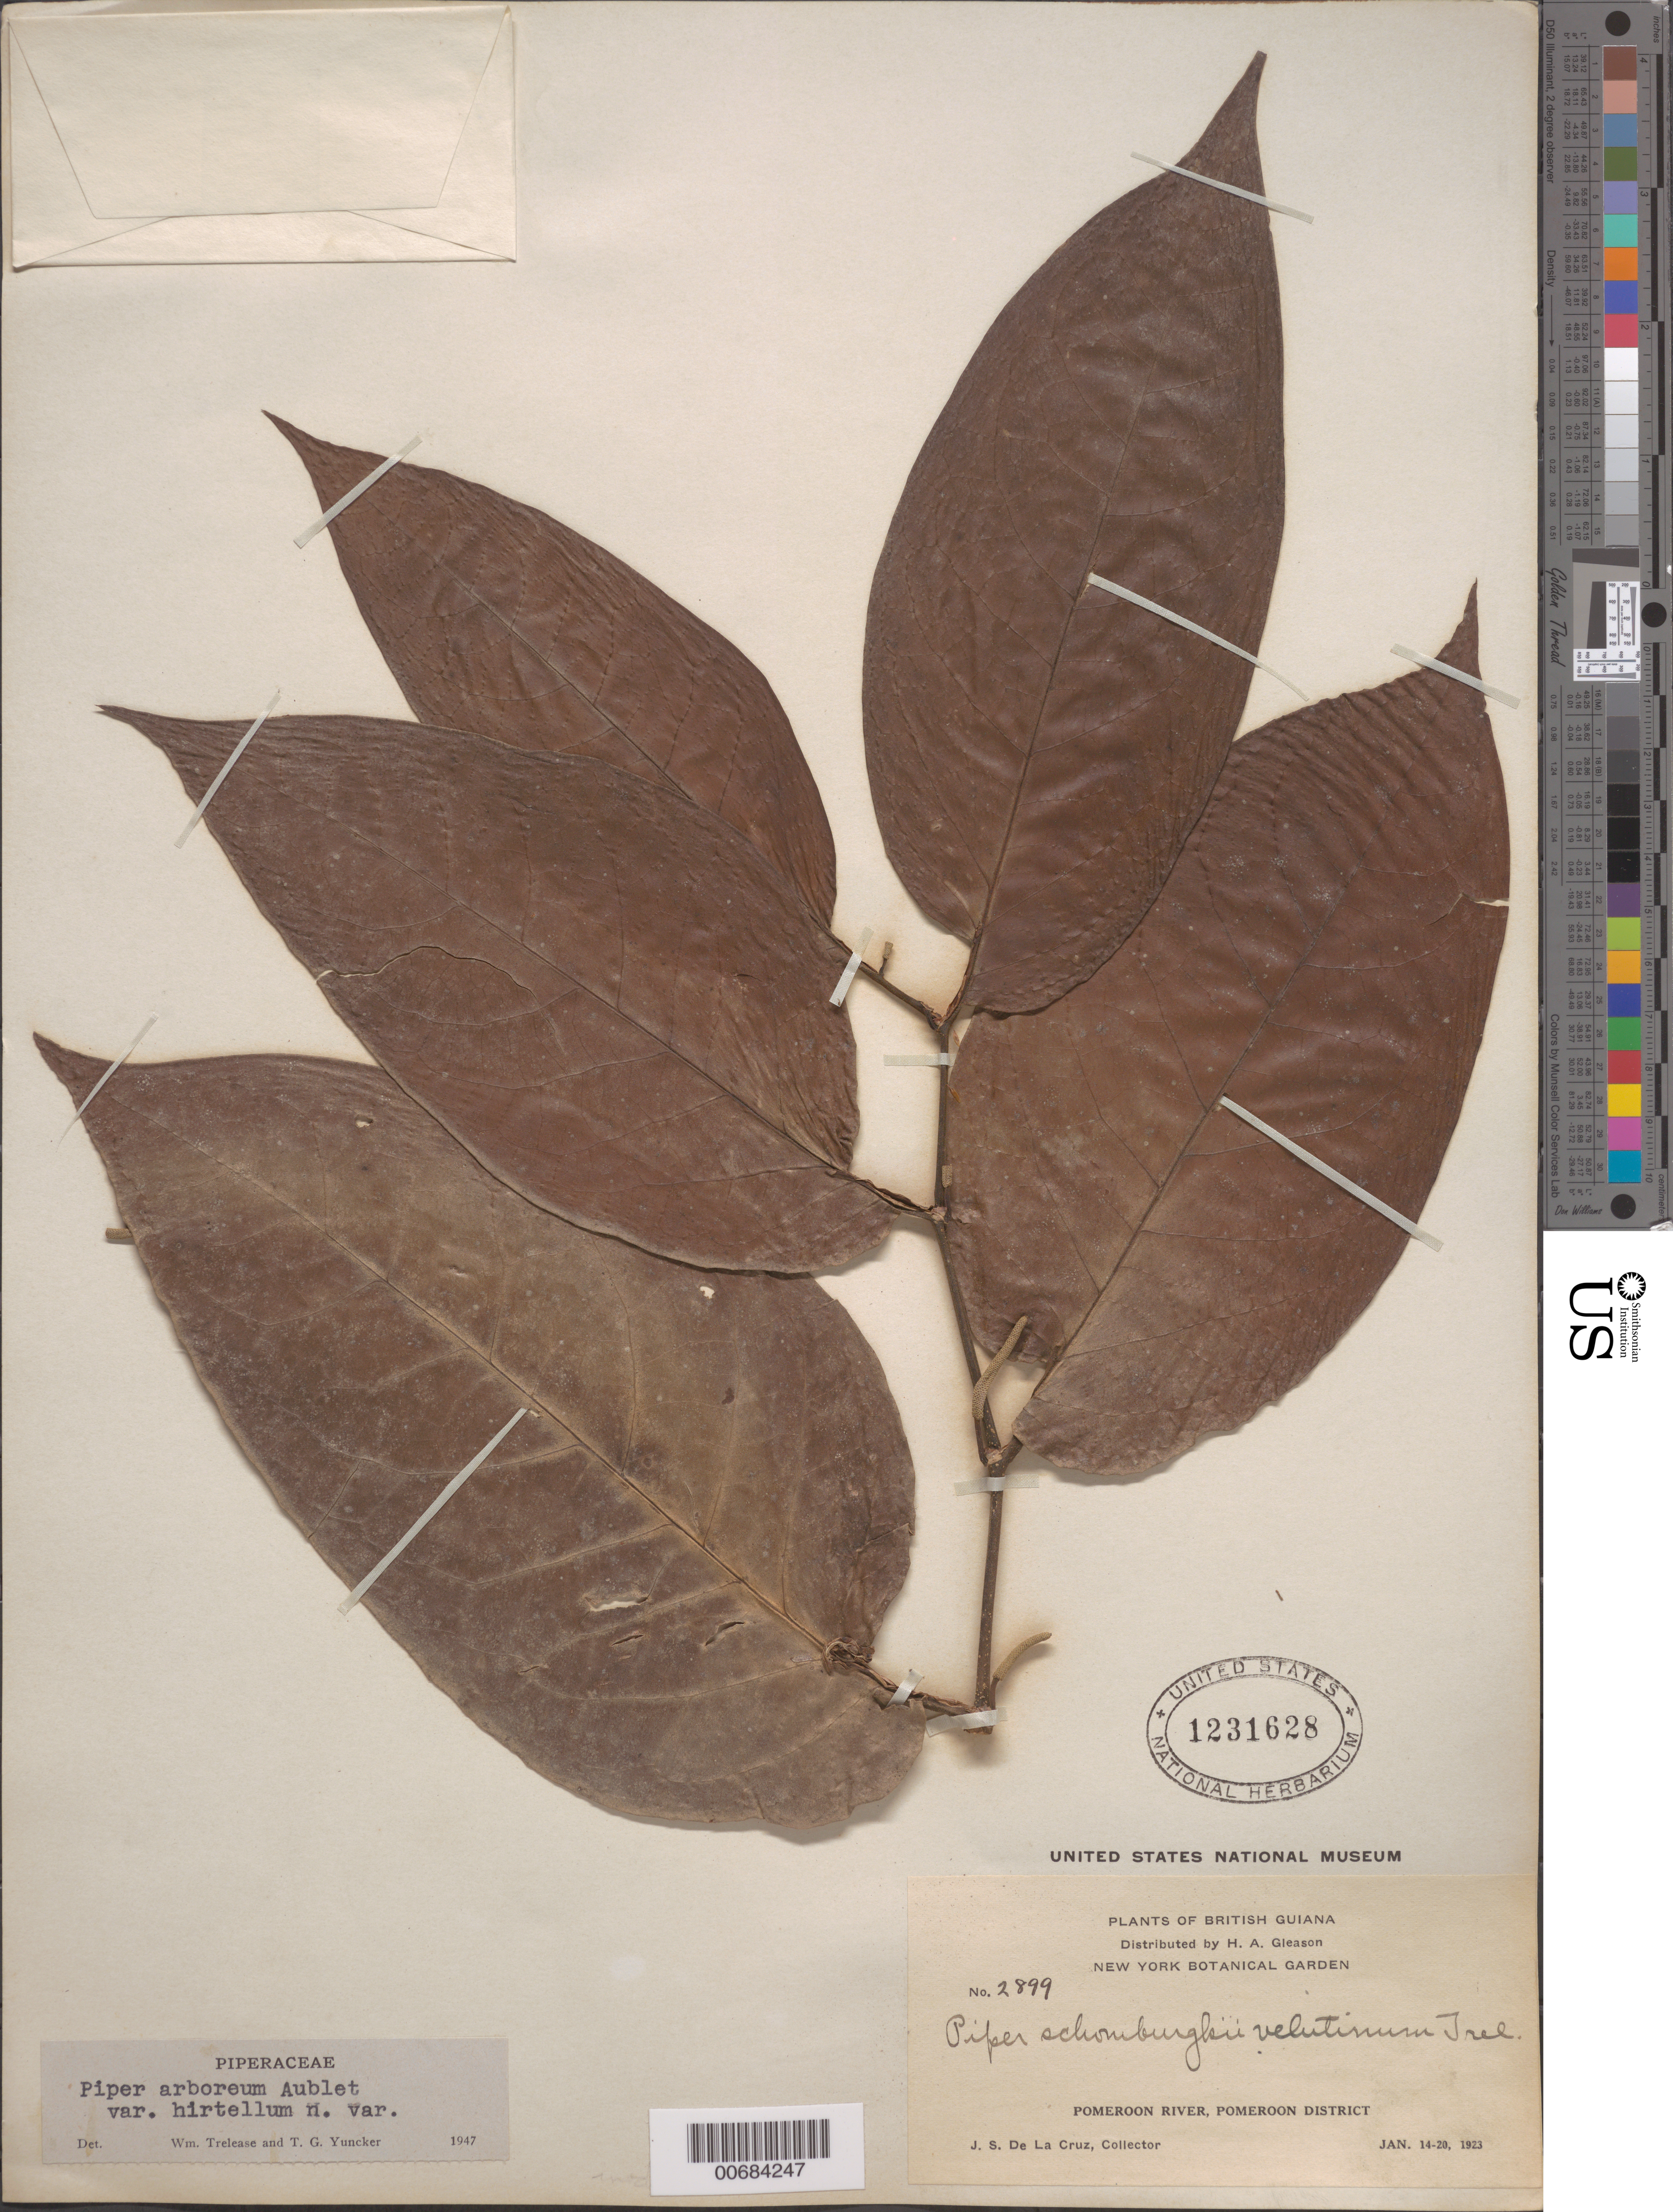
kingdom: Plantae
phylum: Tracheophyta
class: Magnoliopsida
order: Piperales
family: Piperaceae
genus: Piper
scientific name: Piper arboreum var. hirtellum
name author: Yunck.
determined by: Trelease, W.; Yuncker, T. G.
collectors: J. S. de la Cruz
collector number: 2899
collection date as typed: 14-Jan-23 to 20-Jan-23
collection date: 1923-01-14/1923-01-20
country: Guyana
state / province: Pomeroon-Supenaam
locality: Pomeroon R.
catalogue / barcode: US 1231628